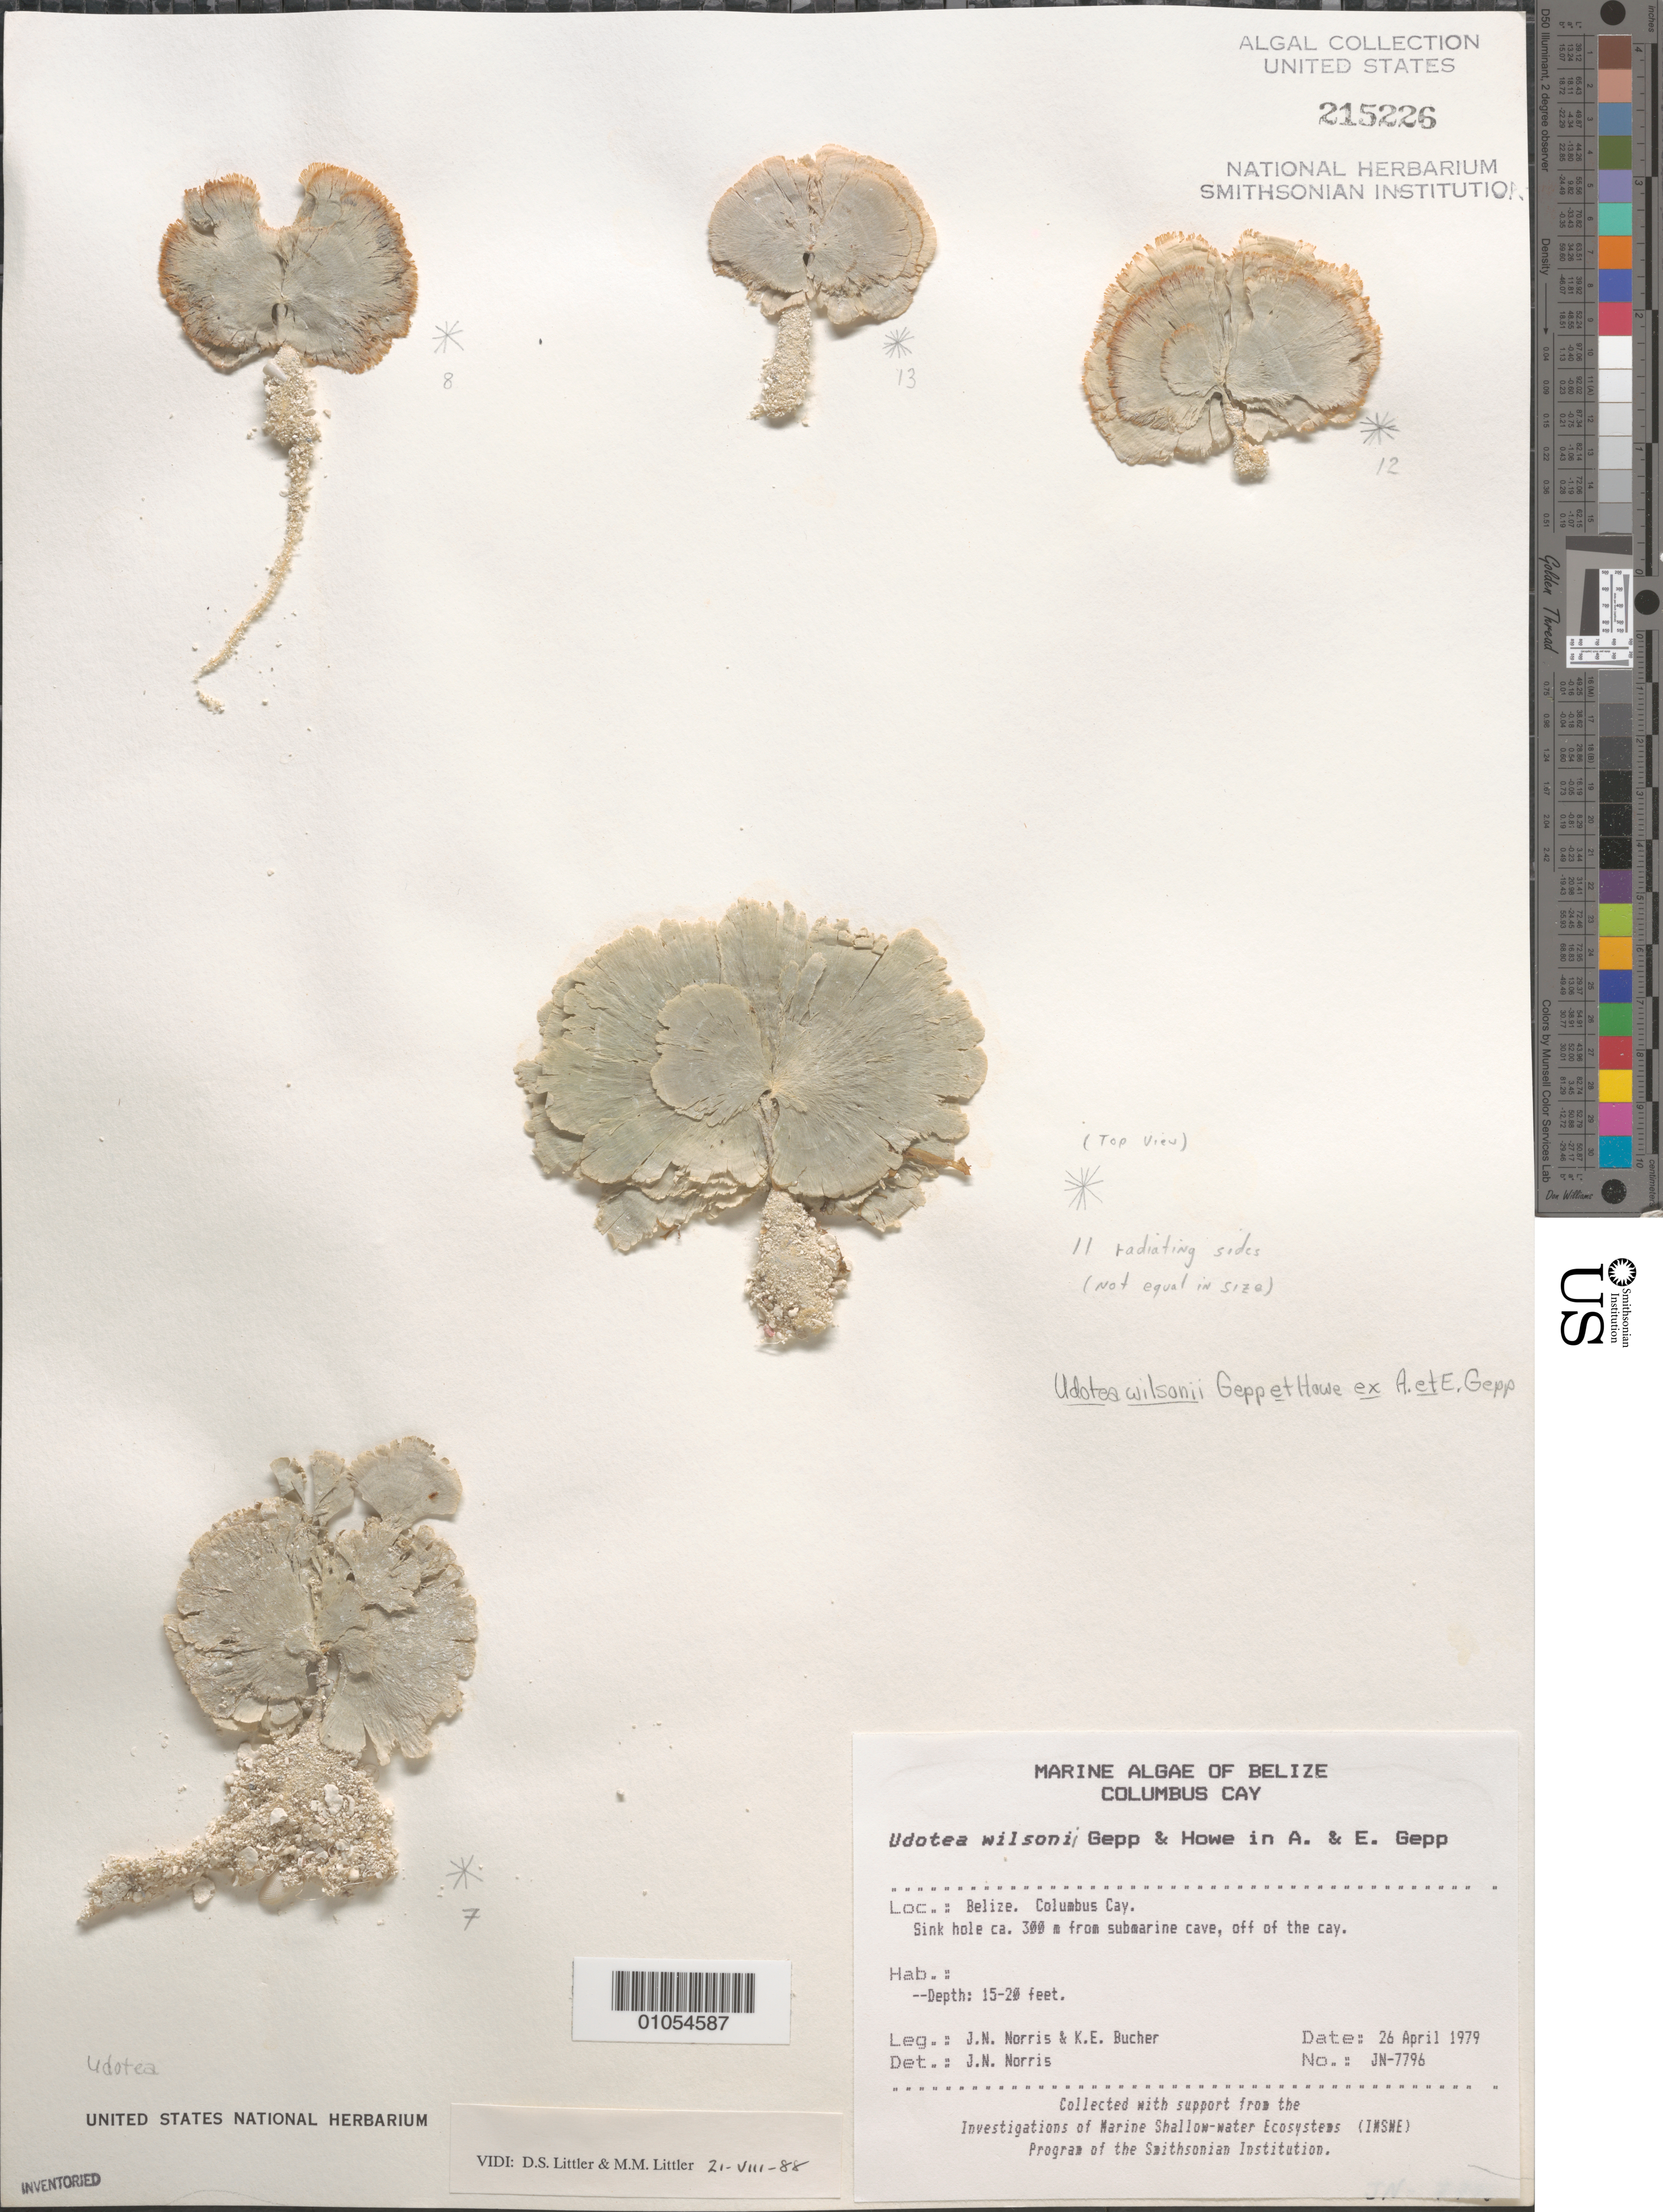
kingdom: Plantae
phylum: Chlorophyta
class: Ulvophyceae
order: Bryopsidales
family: Udoteaceae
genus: Udotea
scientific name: Udotea wilsonii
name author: A. Gepp et al. in A. Gepp & E. Gepp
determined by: Norris, James N.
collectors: J. N. Norris & K. E. Bucher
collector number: JN-7796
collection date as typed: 26 Apr 1979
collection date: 1979-04-26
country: Belize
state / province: Stann Creek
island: Columbus Cay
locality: Sink hole ca. 300 m from submarine cave, off of the cay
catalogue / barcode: US 215226